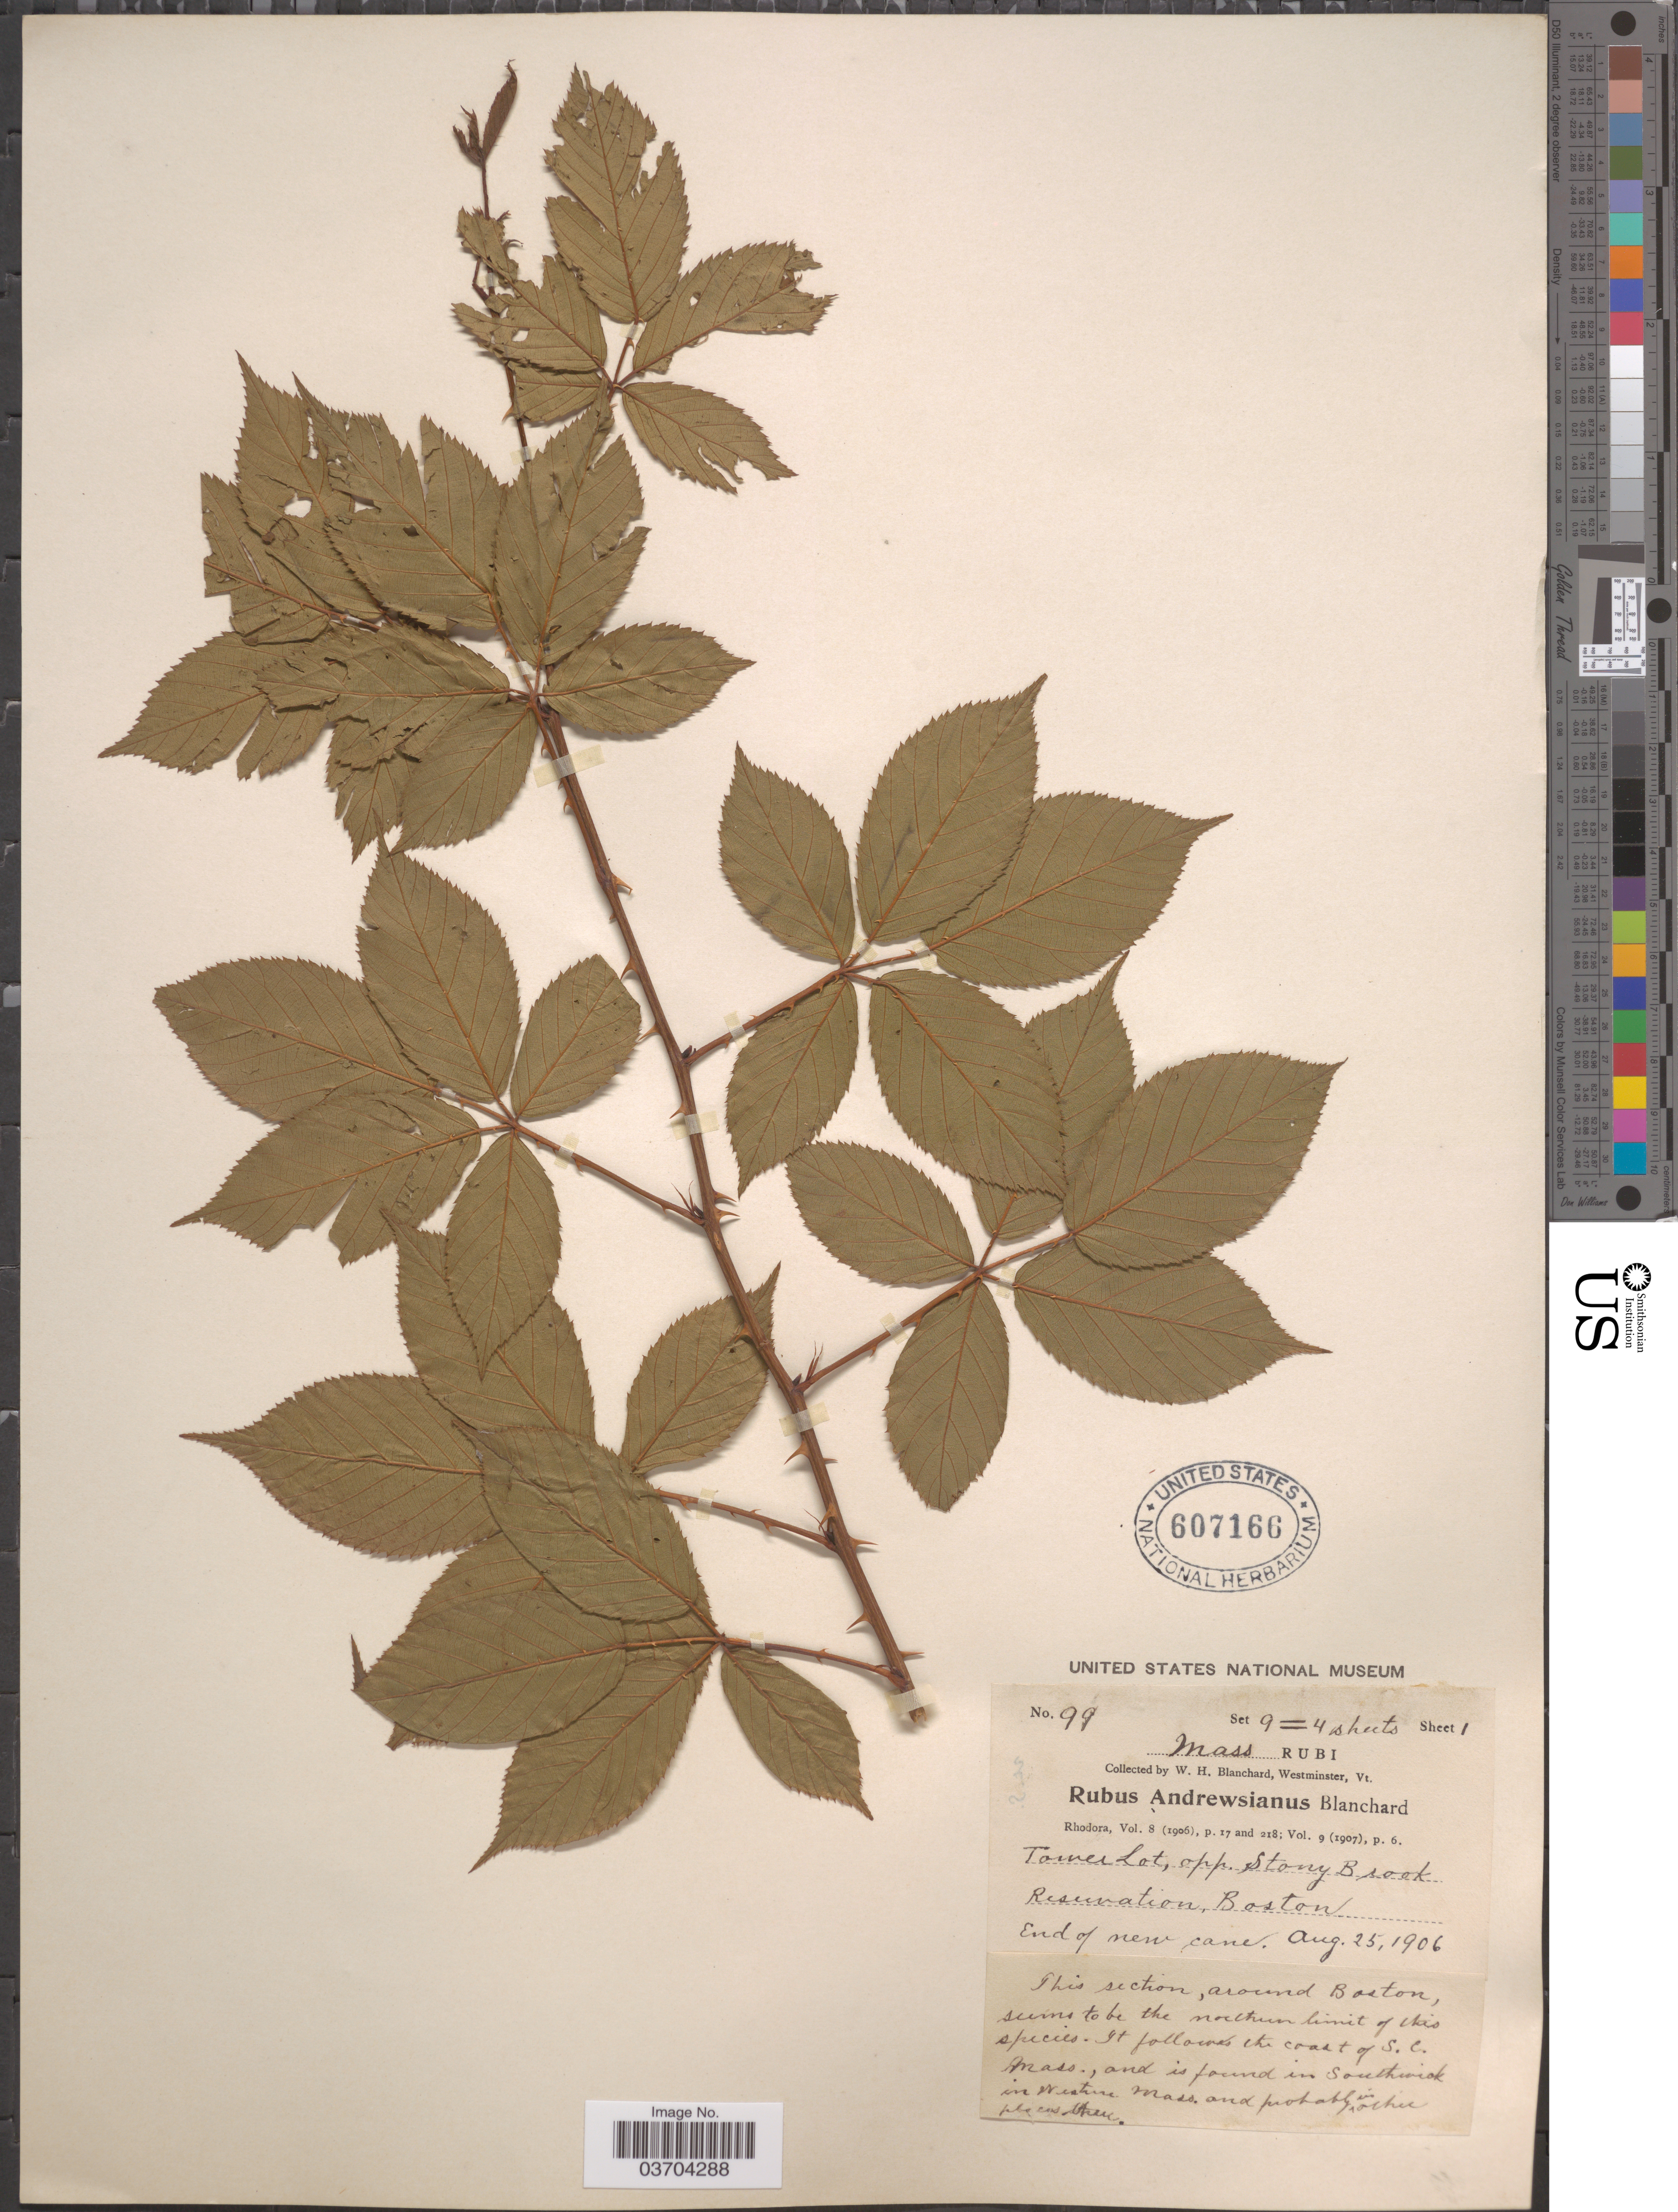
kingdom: Plantae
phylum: Tracheophyta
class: Magnoliopsida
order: Rosales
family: Rosaceae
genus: Rubus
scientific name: Rubus argutus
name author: Link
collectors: W. H. Blanchard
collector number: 99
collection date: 1906-08-25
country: United States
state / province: Massachusetts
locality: Tower Lot, opp. Stony Brook Reservation. Boston.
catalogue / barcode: US 607166